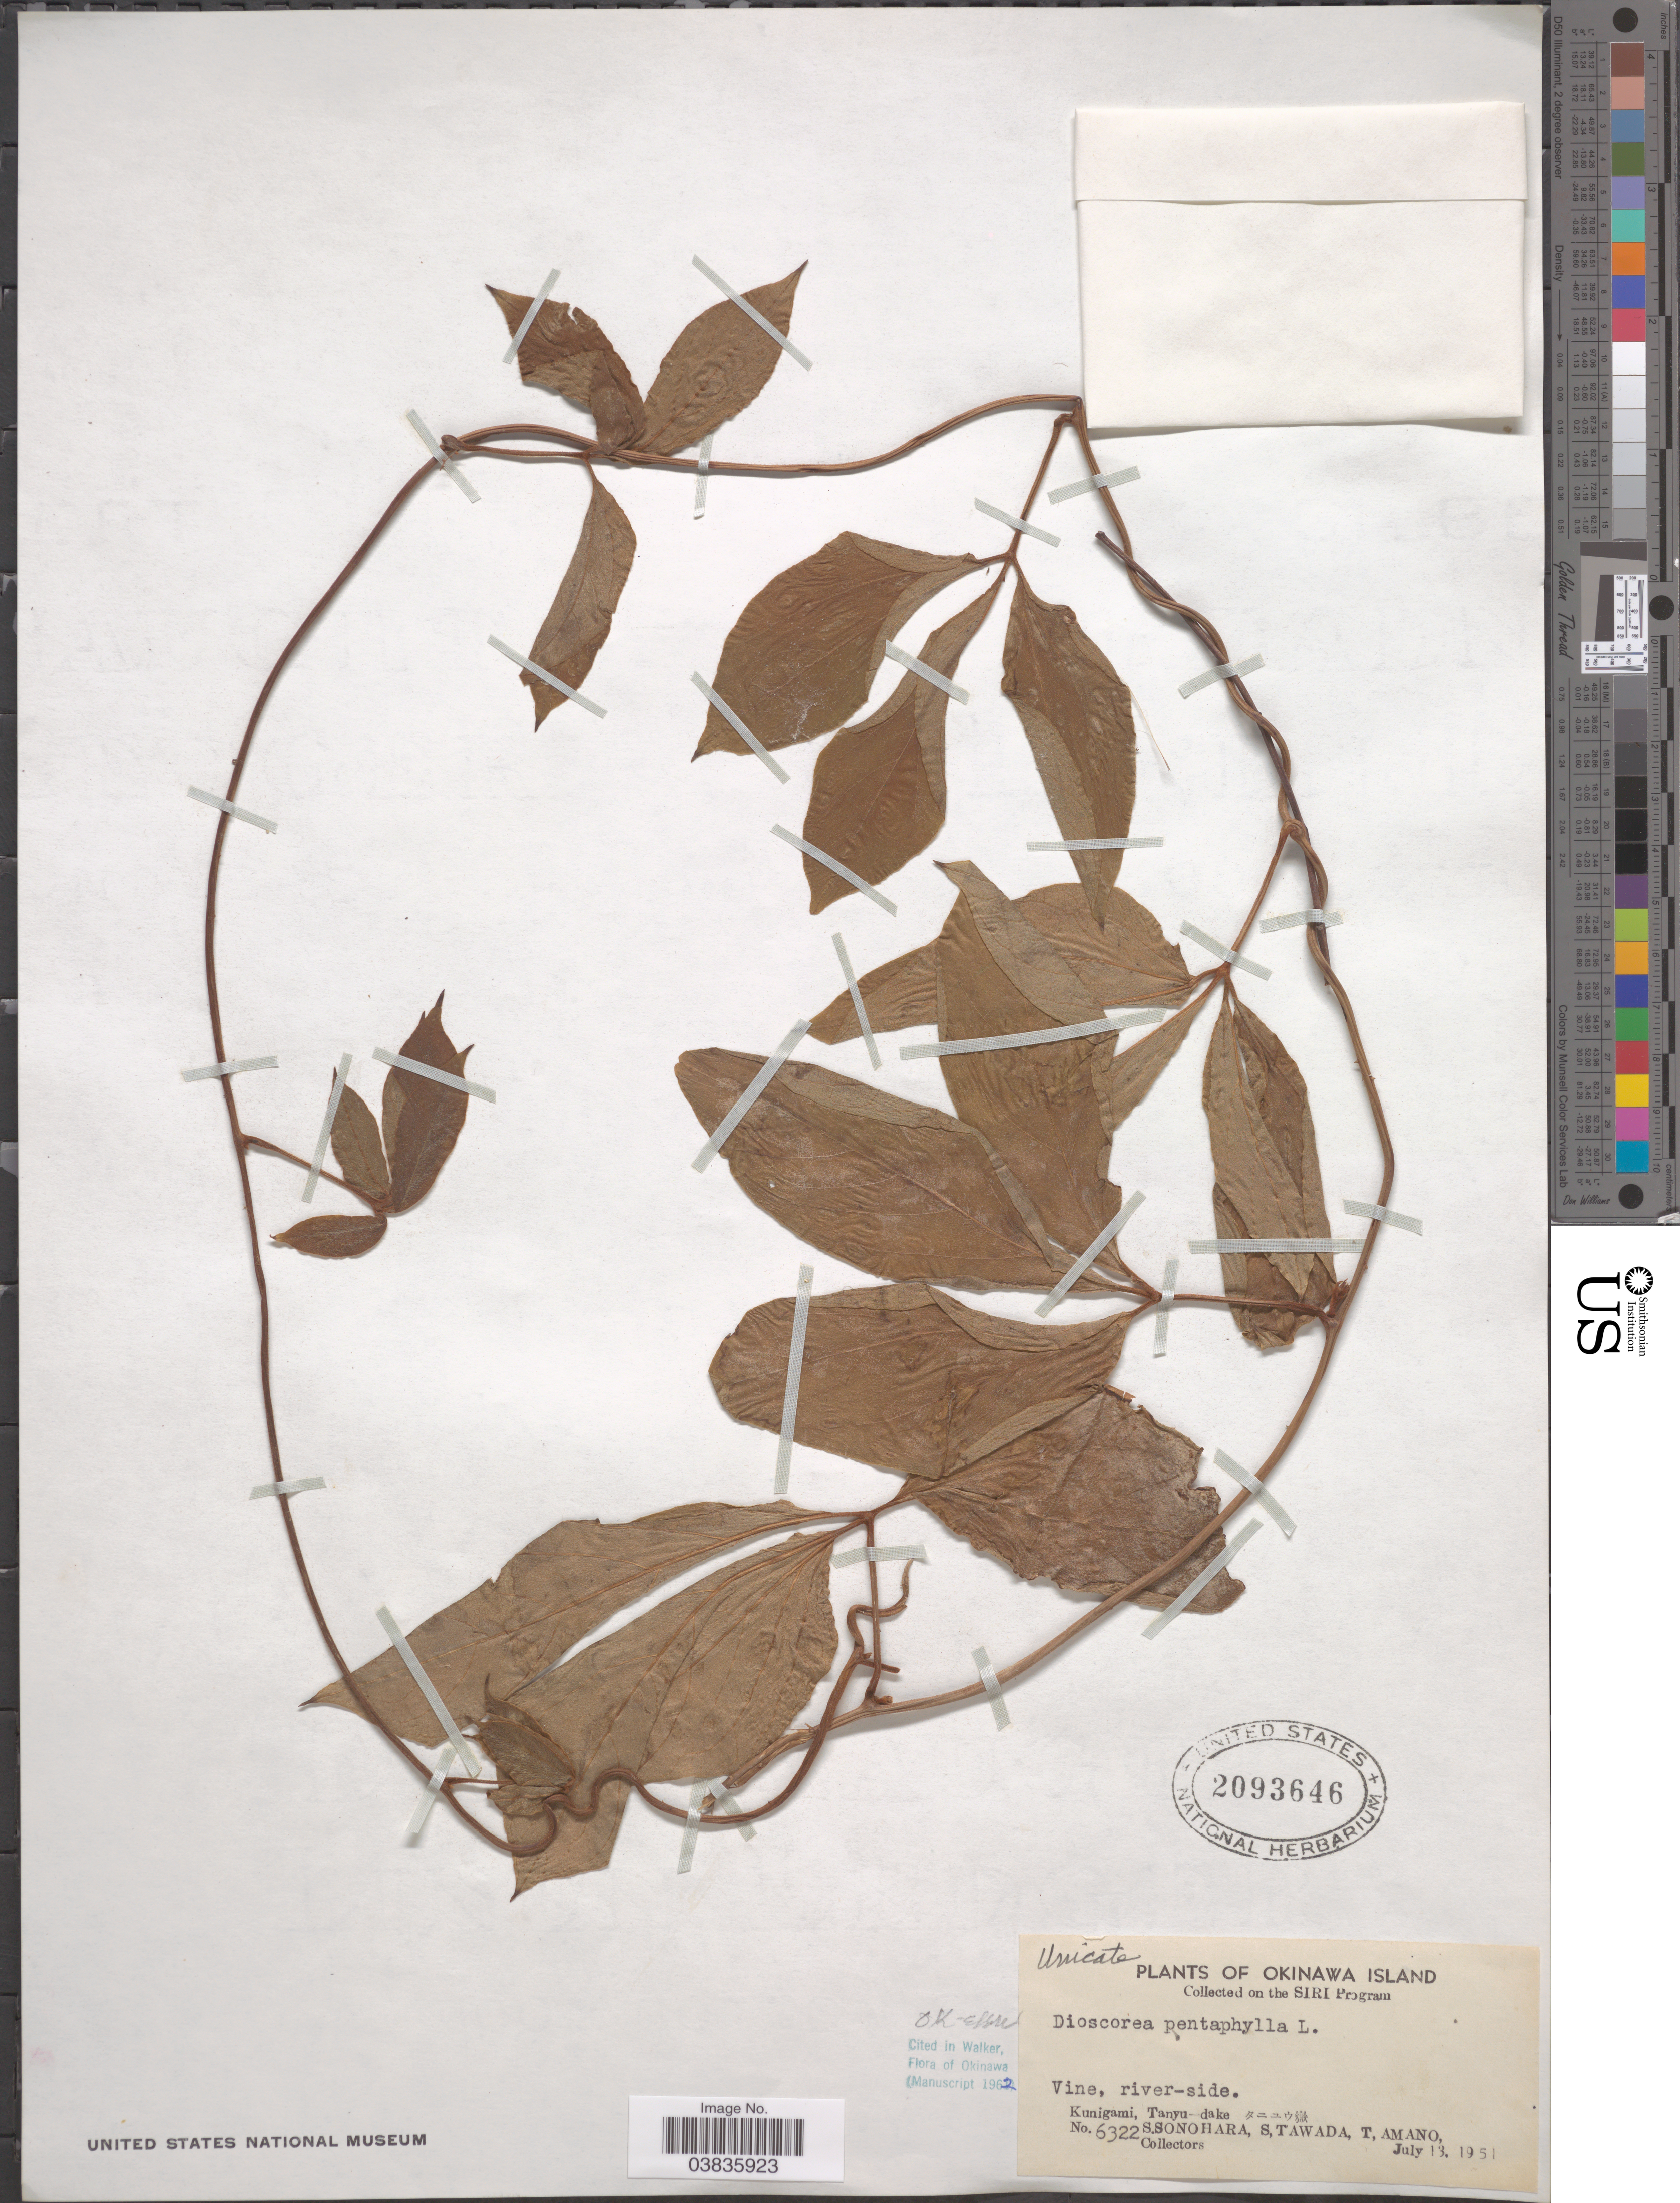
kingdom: Plantae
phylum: Tracheophyta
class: Liliopsida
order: Dioscoreales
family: Dioscoreaceae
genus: Dioscorea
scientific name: Dioscorea pentaphylla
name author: L.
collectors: S. Sonohara, S. Tawada & T. Amano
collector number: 6322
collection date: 1951-07-13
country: Japan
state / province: Okinawa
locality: Okinawa Island. Kunigami, Tanyu-dake. X.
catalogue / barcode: US 2093646